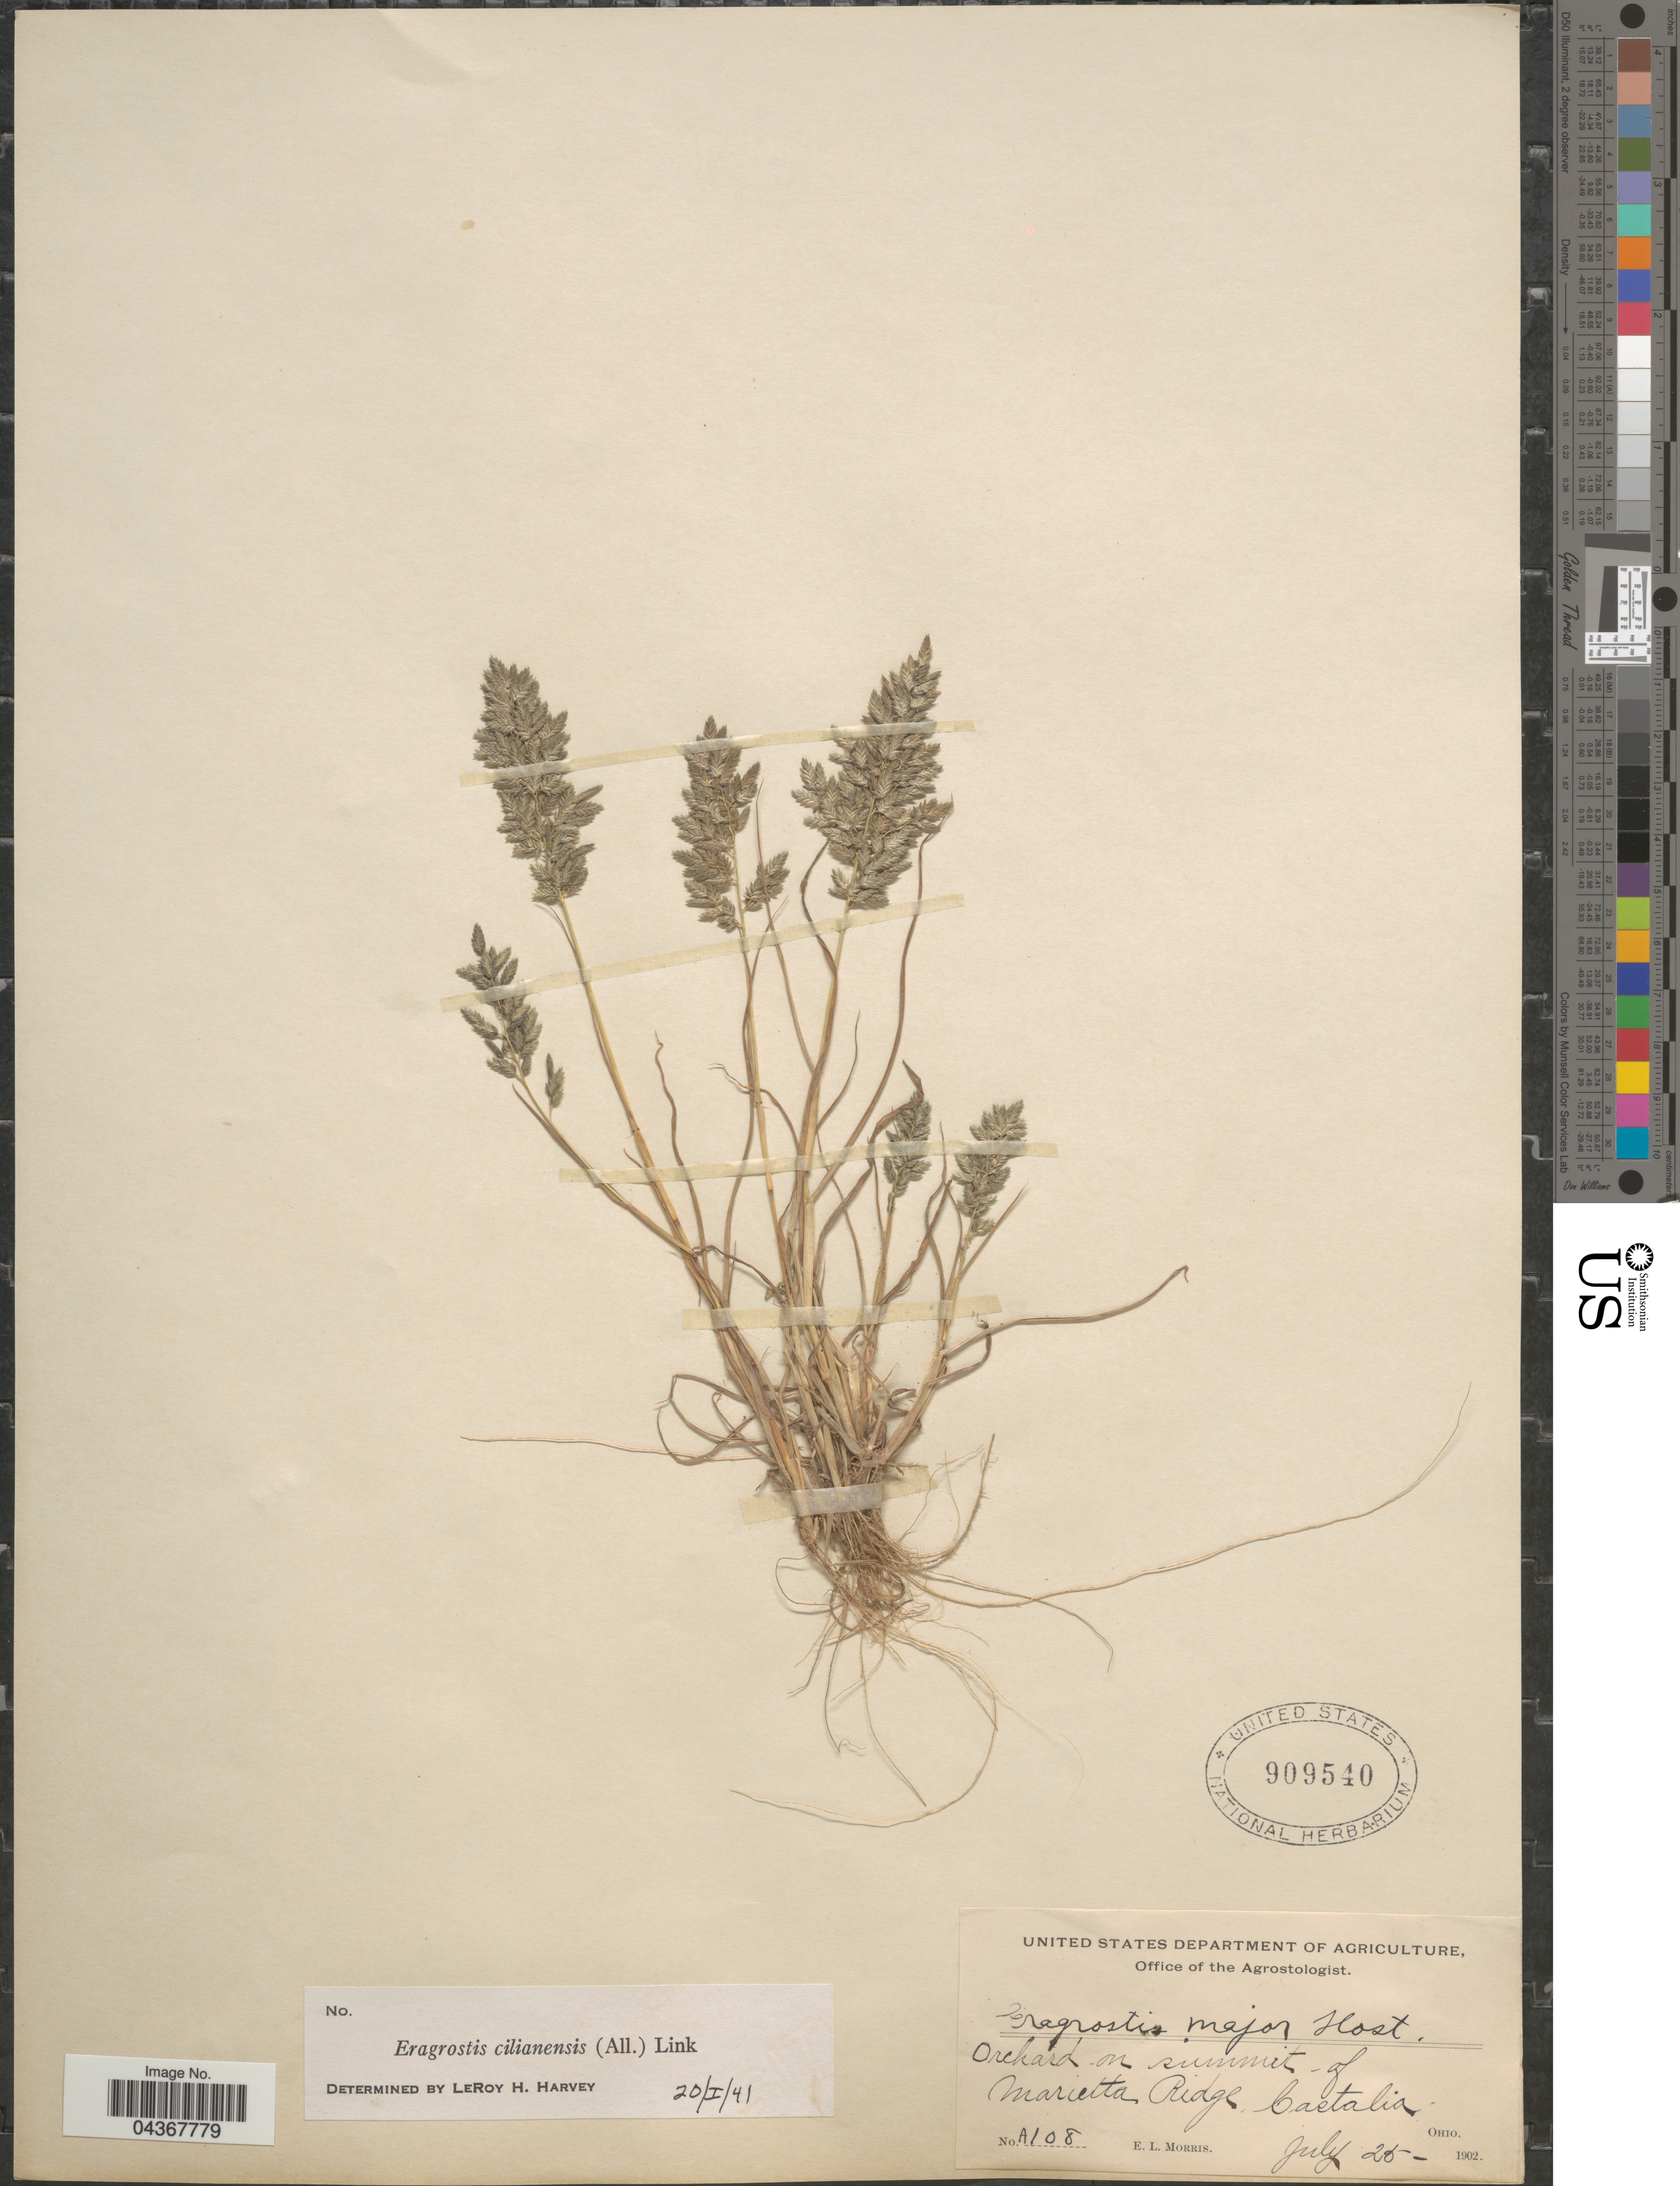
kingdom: Plantae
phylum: Tracheophyta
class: Liliopsida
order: Poales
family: Poaceae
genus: Eragrostis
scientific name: Eragrostis cilianensis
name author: (Bellardi) Vignolo ex Janch.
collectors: E. Morris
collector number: A108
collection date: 1902-07-25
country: United States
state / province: Ohio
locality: Orchard on summit of Marietta Ridge, Castalia.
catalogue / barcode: US 909540